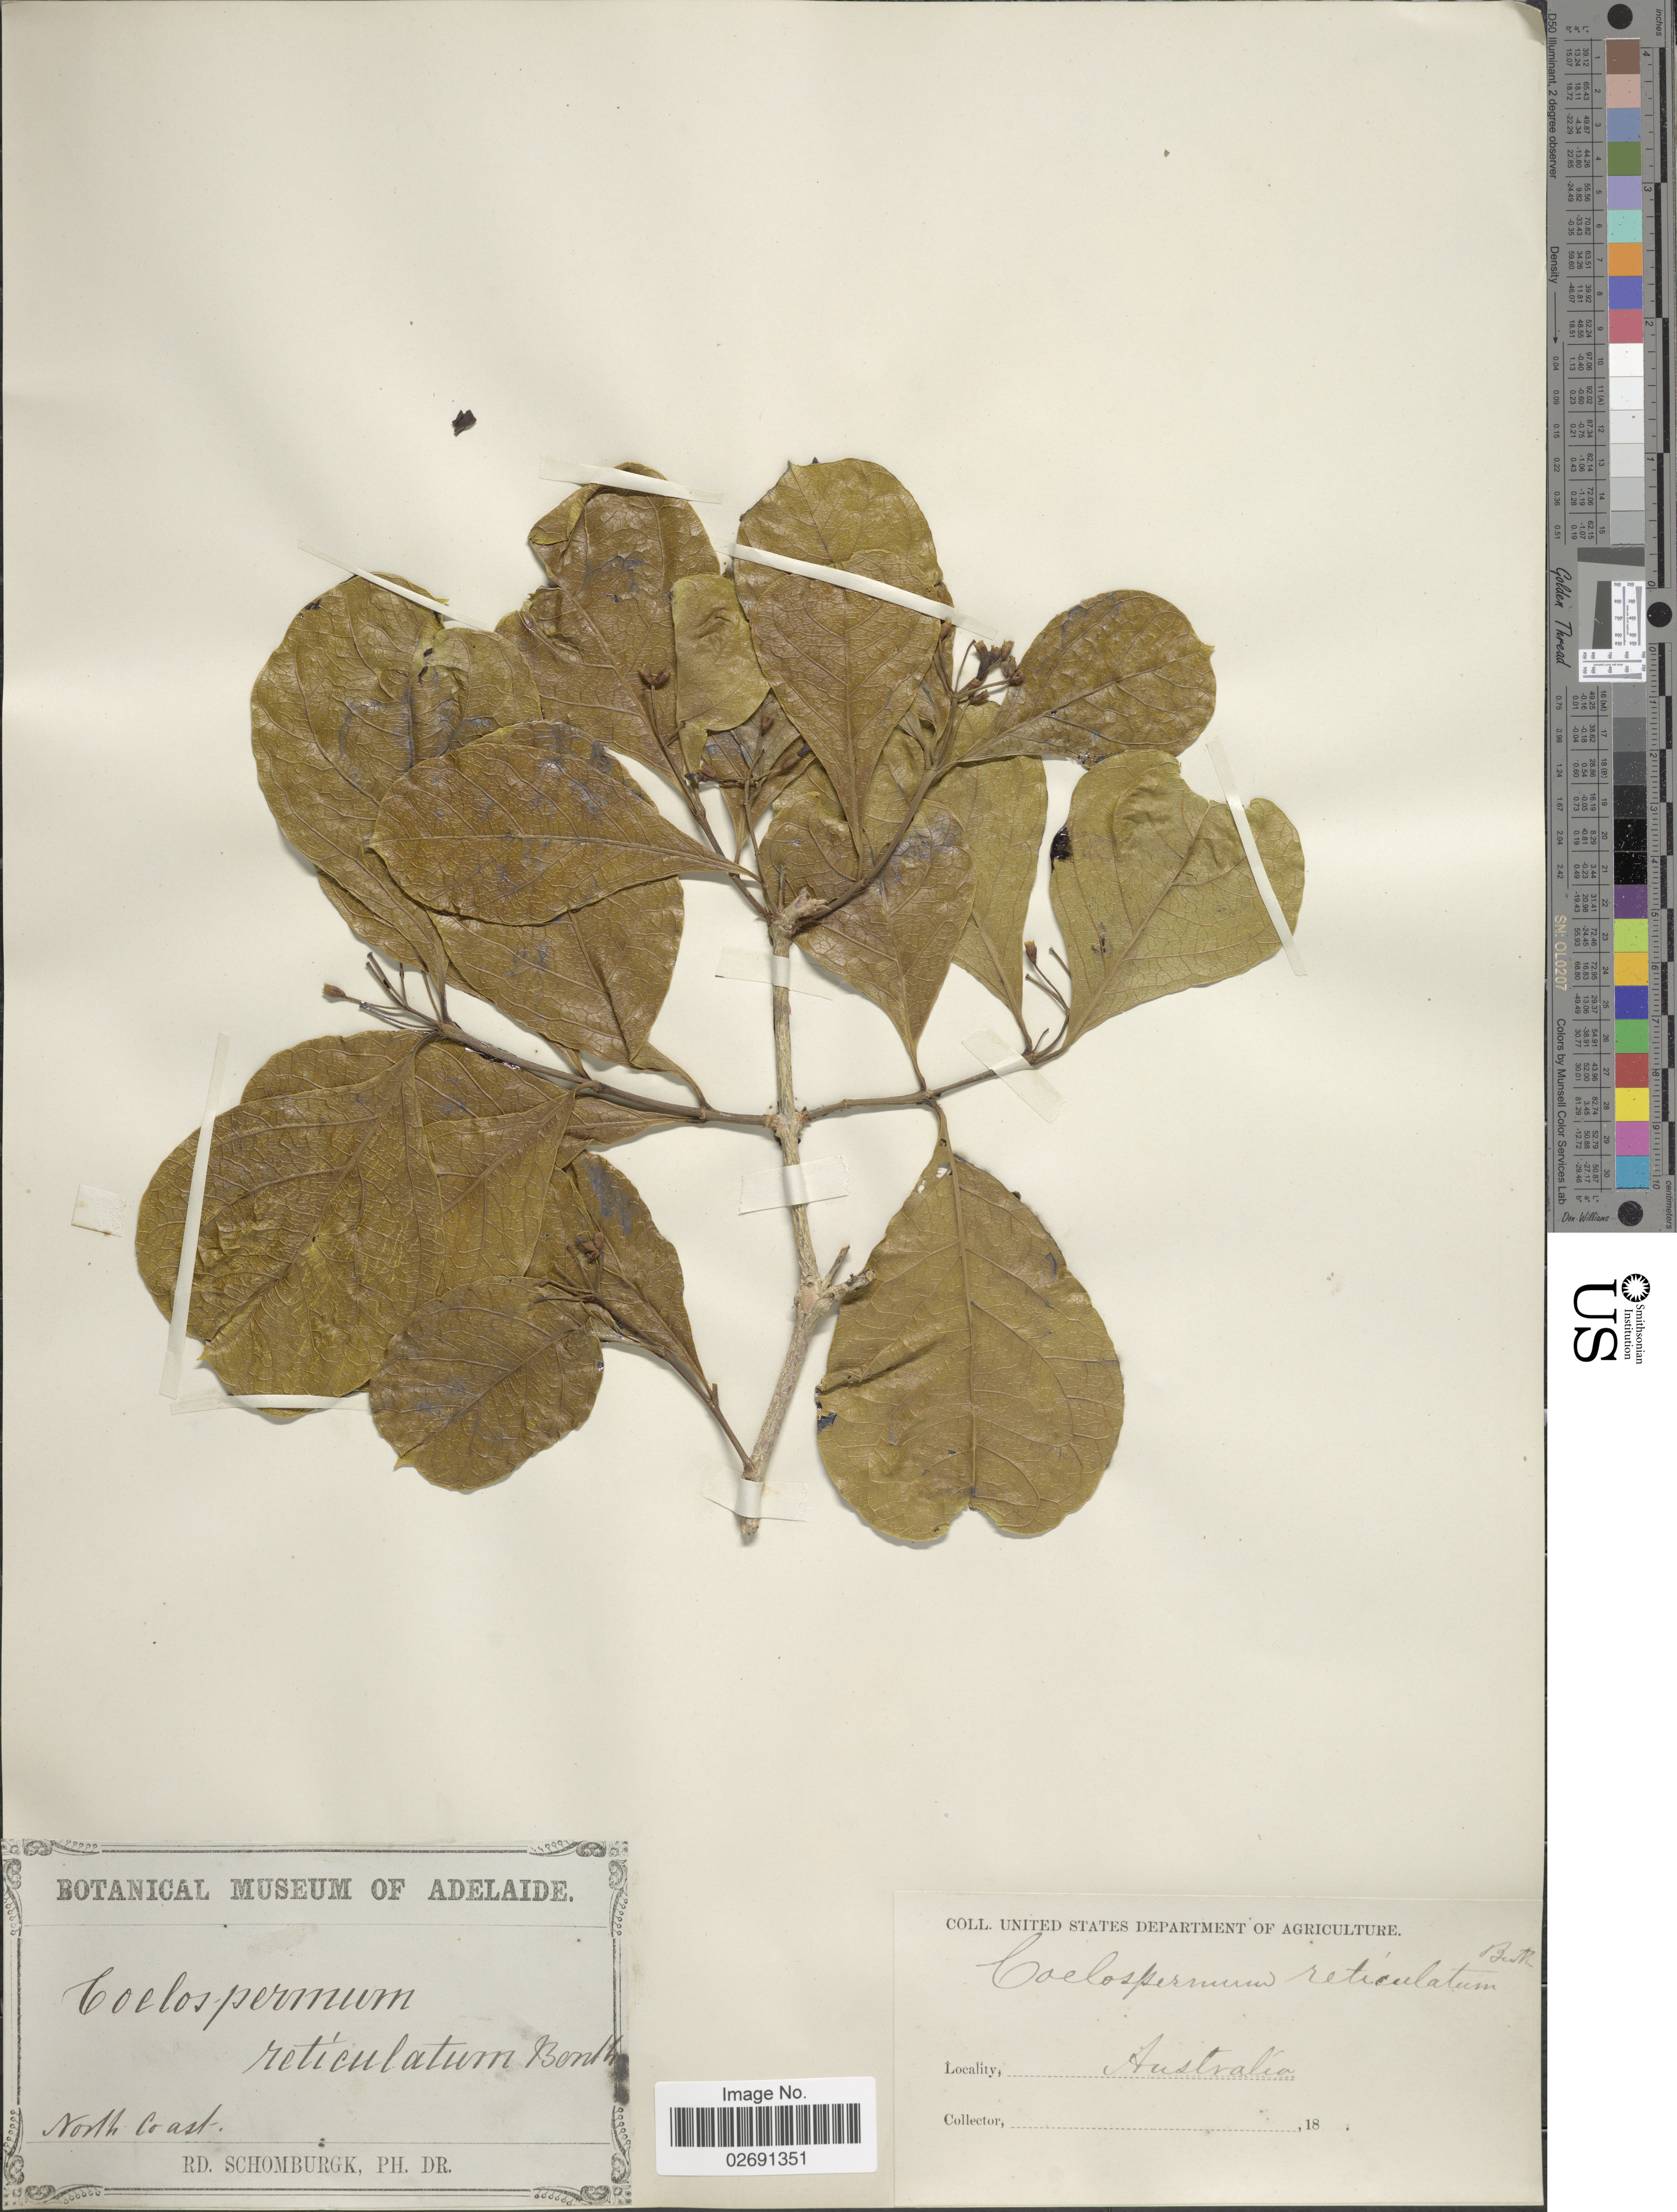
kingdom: Plantae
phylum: Tracheophyta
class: Magnoliopsida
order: Gentianales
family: Rubiaceae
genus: Coelospermum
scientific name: Coelospermum reticulatum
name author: (F. Muell.) Benth.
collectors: M. R. Schomburgk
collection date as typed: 18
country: Australia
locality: North Coast